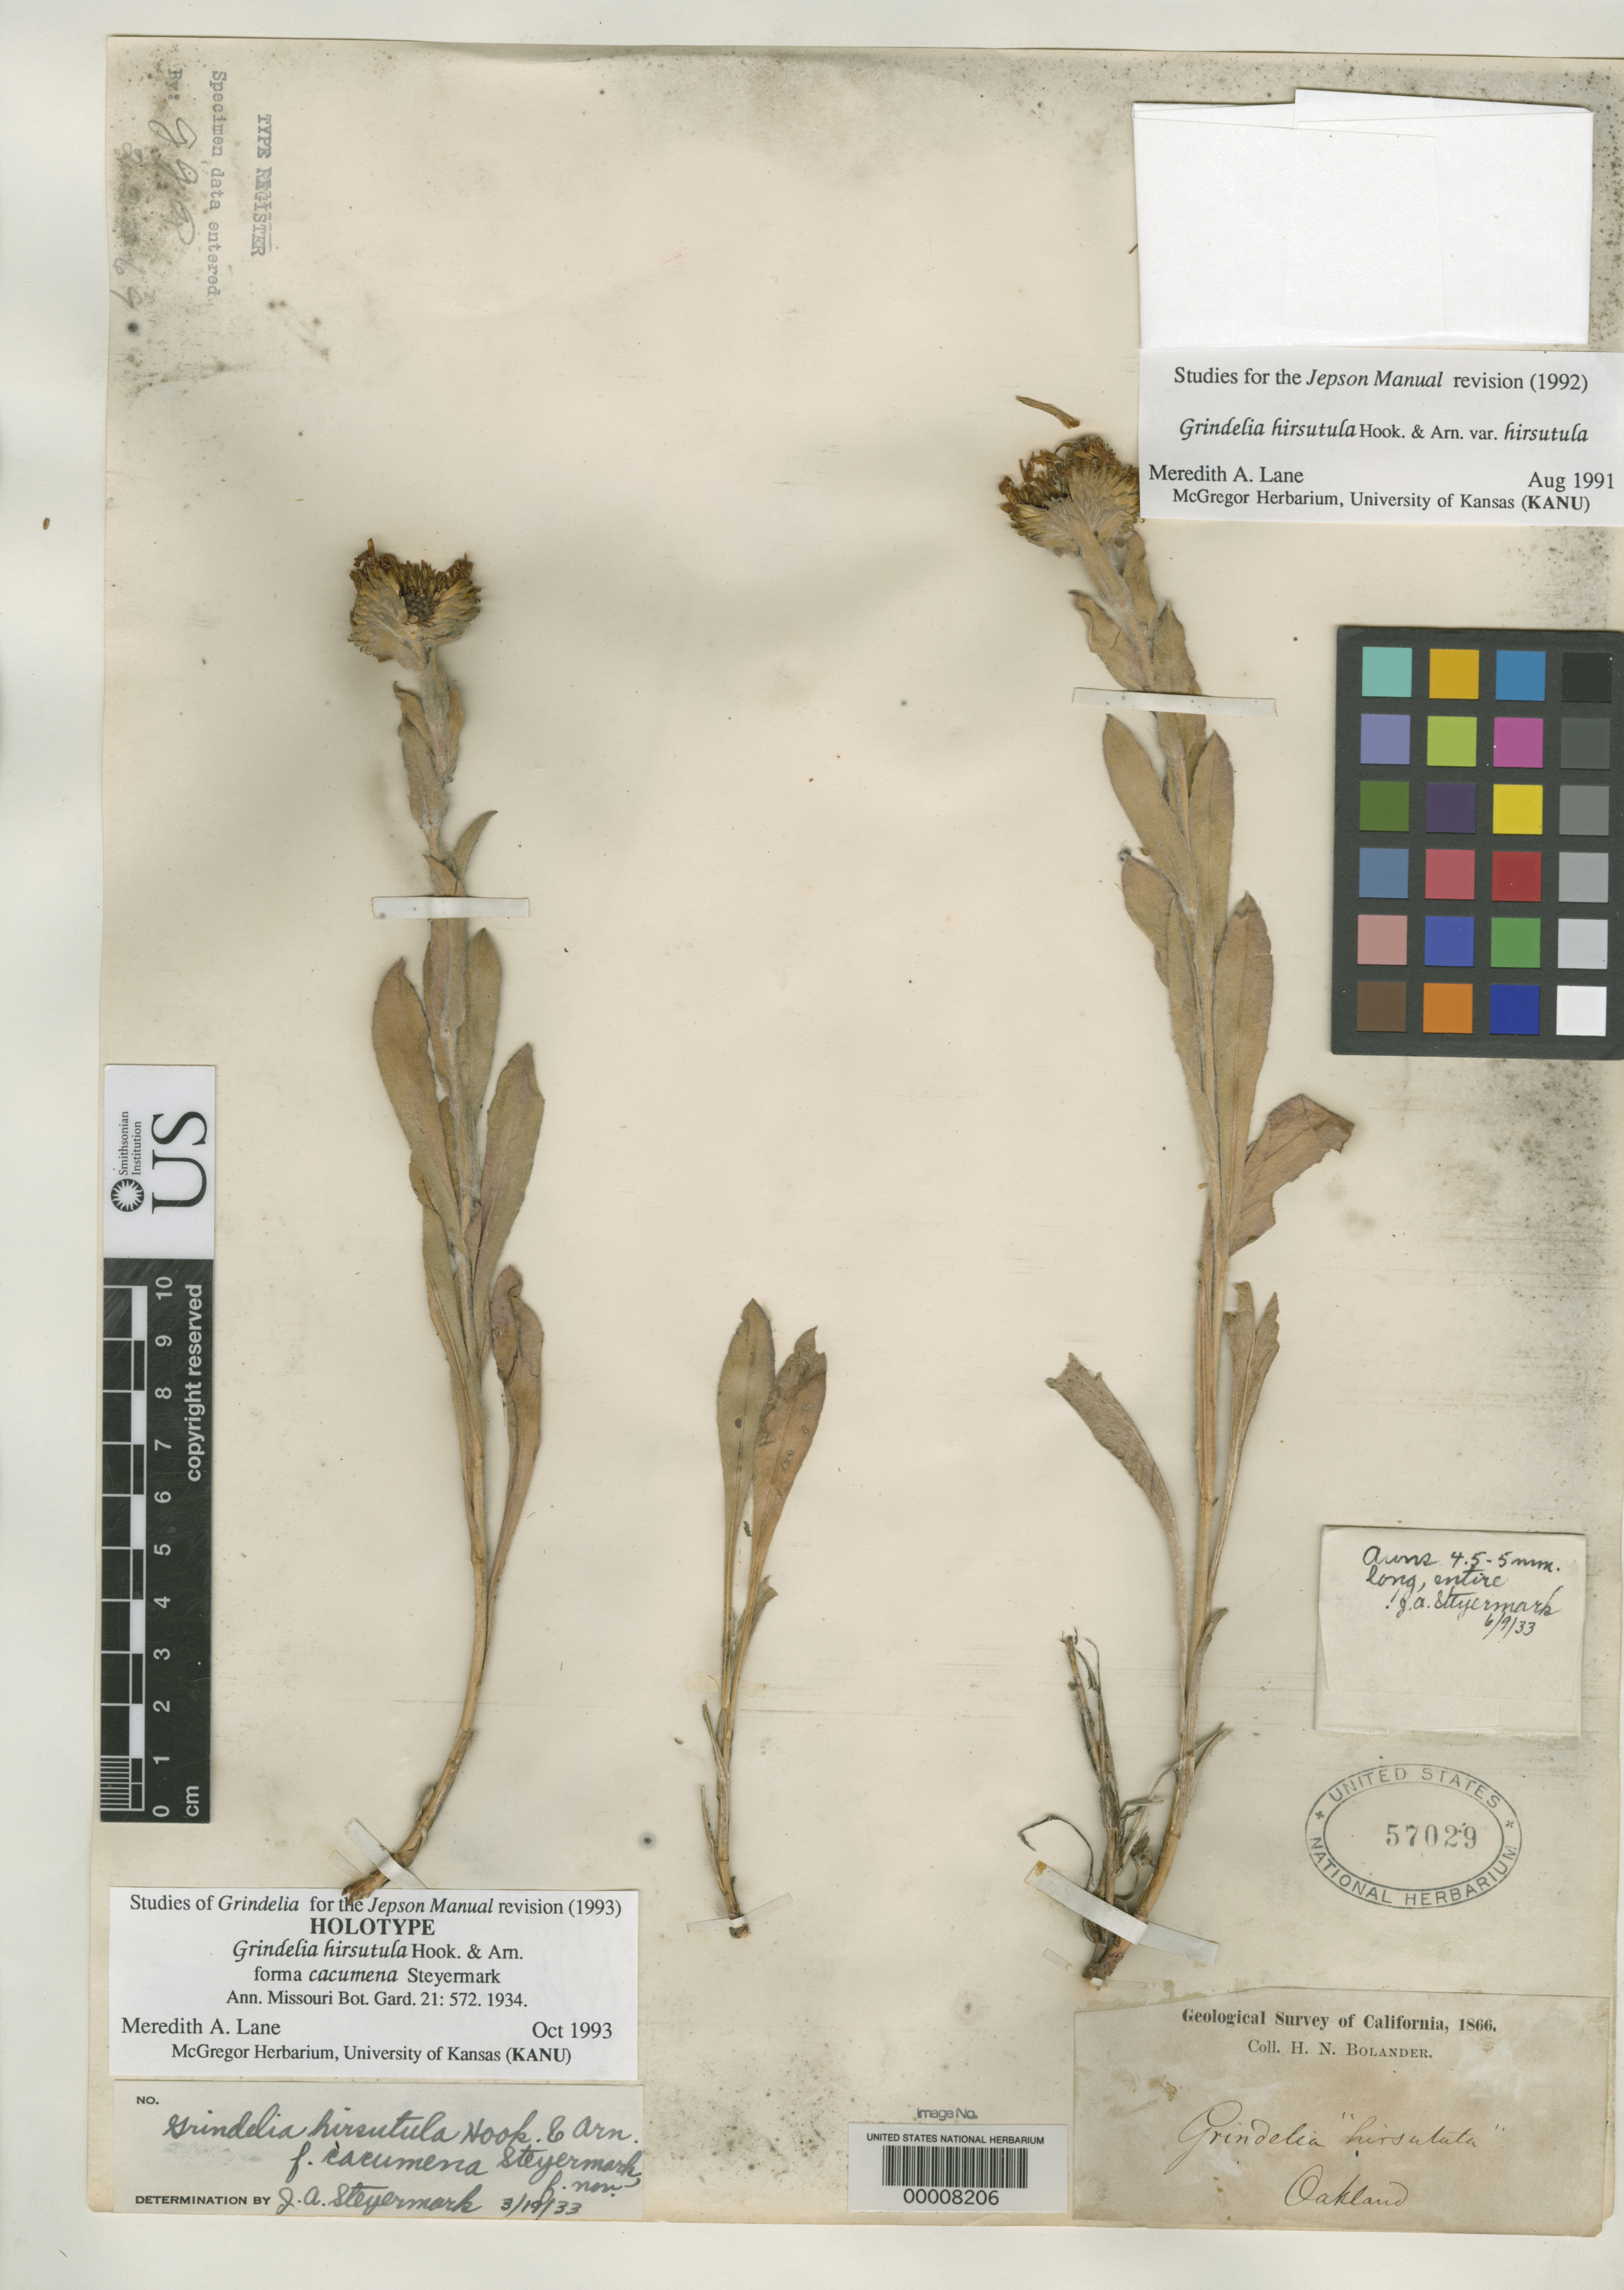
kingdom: Plantae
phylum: Tracheophyta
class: Magnoliopsida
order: Asterales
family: Asteraceae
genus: Grindelia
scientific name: Grindelia hirsutula f. cacumena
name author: Steyerm.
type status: Holotype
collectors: H. Bolander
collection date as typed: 1866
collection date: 1866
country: United States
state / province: California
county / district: Alameda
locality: Oakland.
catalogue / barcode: US 57029